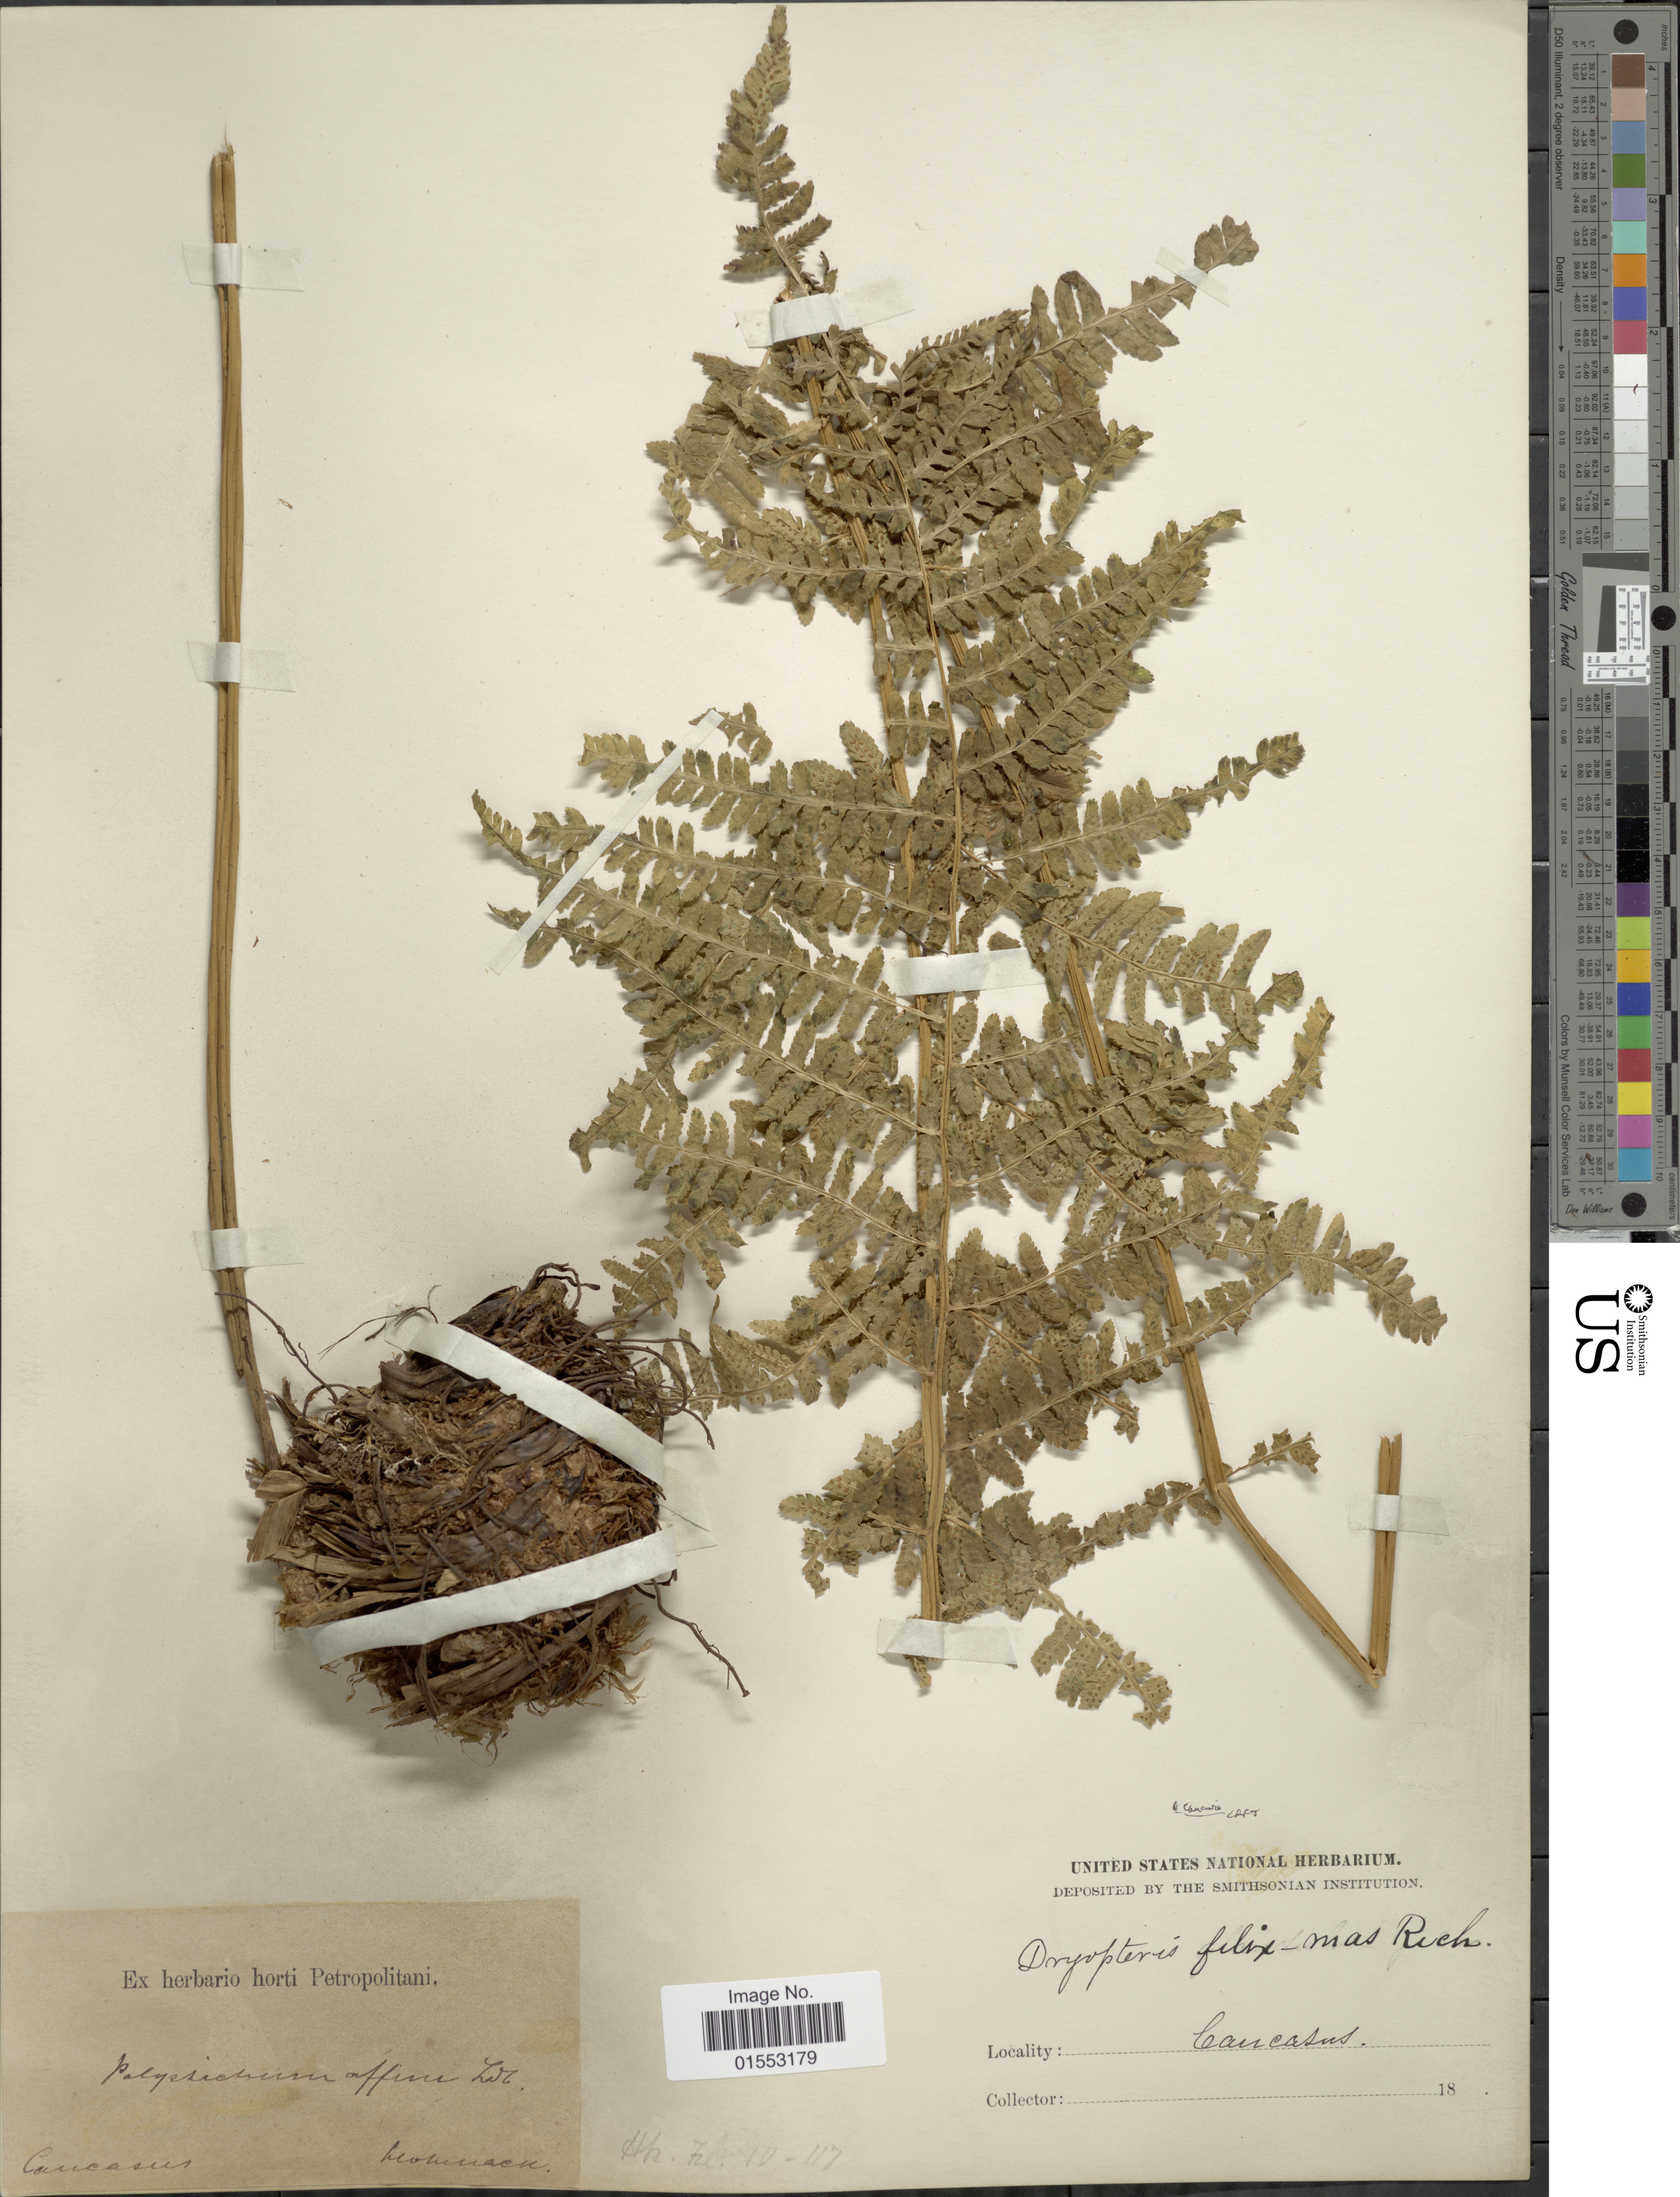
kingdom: Plantae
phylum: Tracheophyta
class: Polypodiopsida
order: Polypodiales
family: Dryopteridaceae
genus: Dryopteris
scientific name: Dryopteris caucasica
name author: Fraser-Jenk. & Corley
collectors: Hohenacker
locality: Caucasus